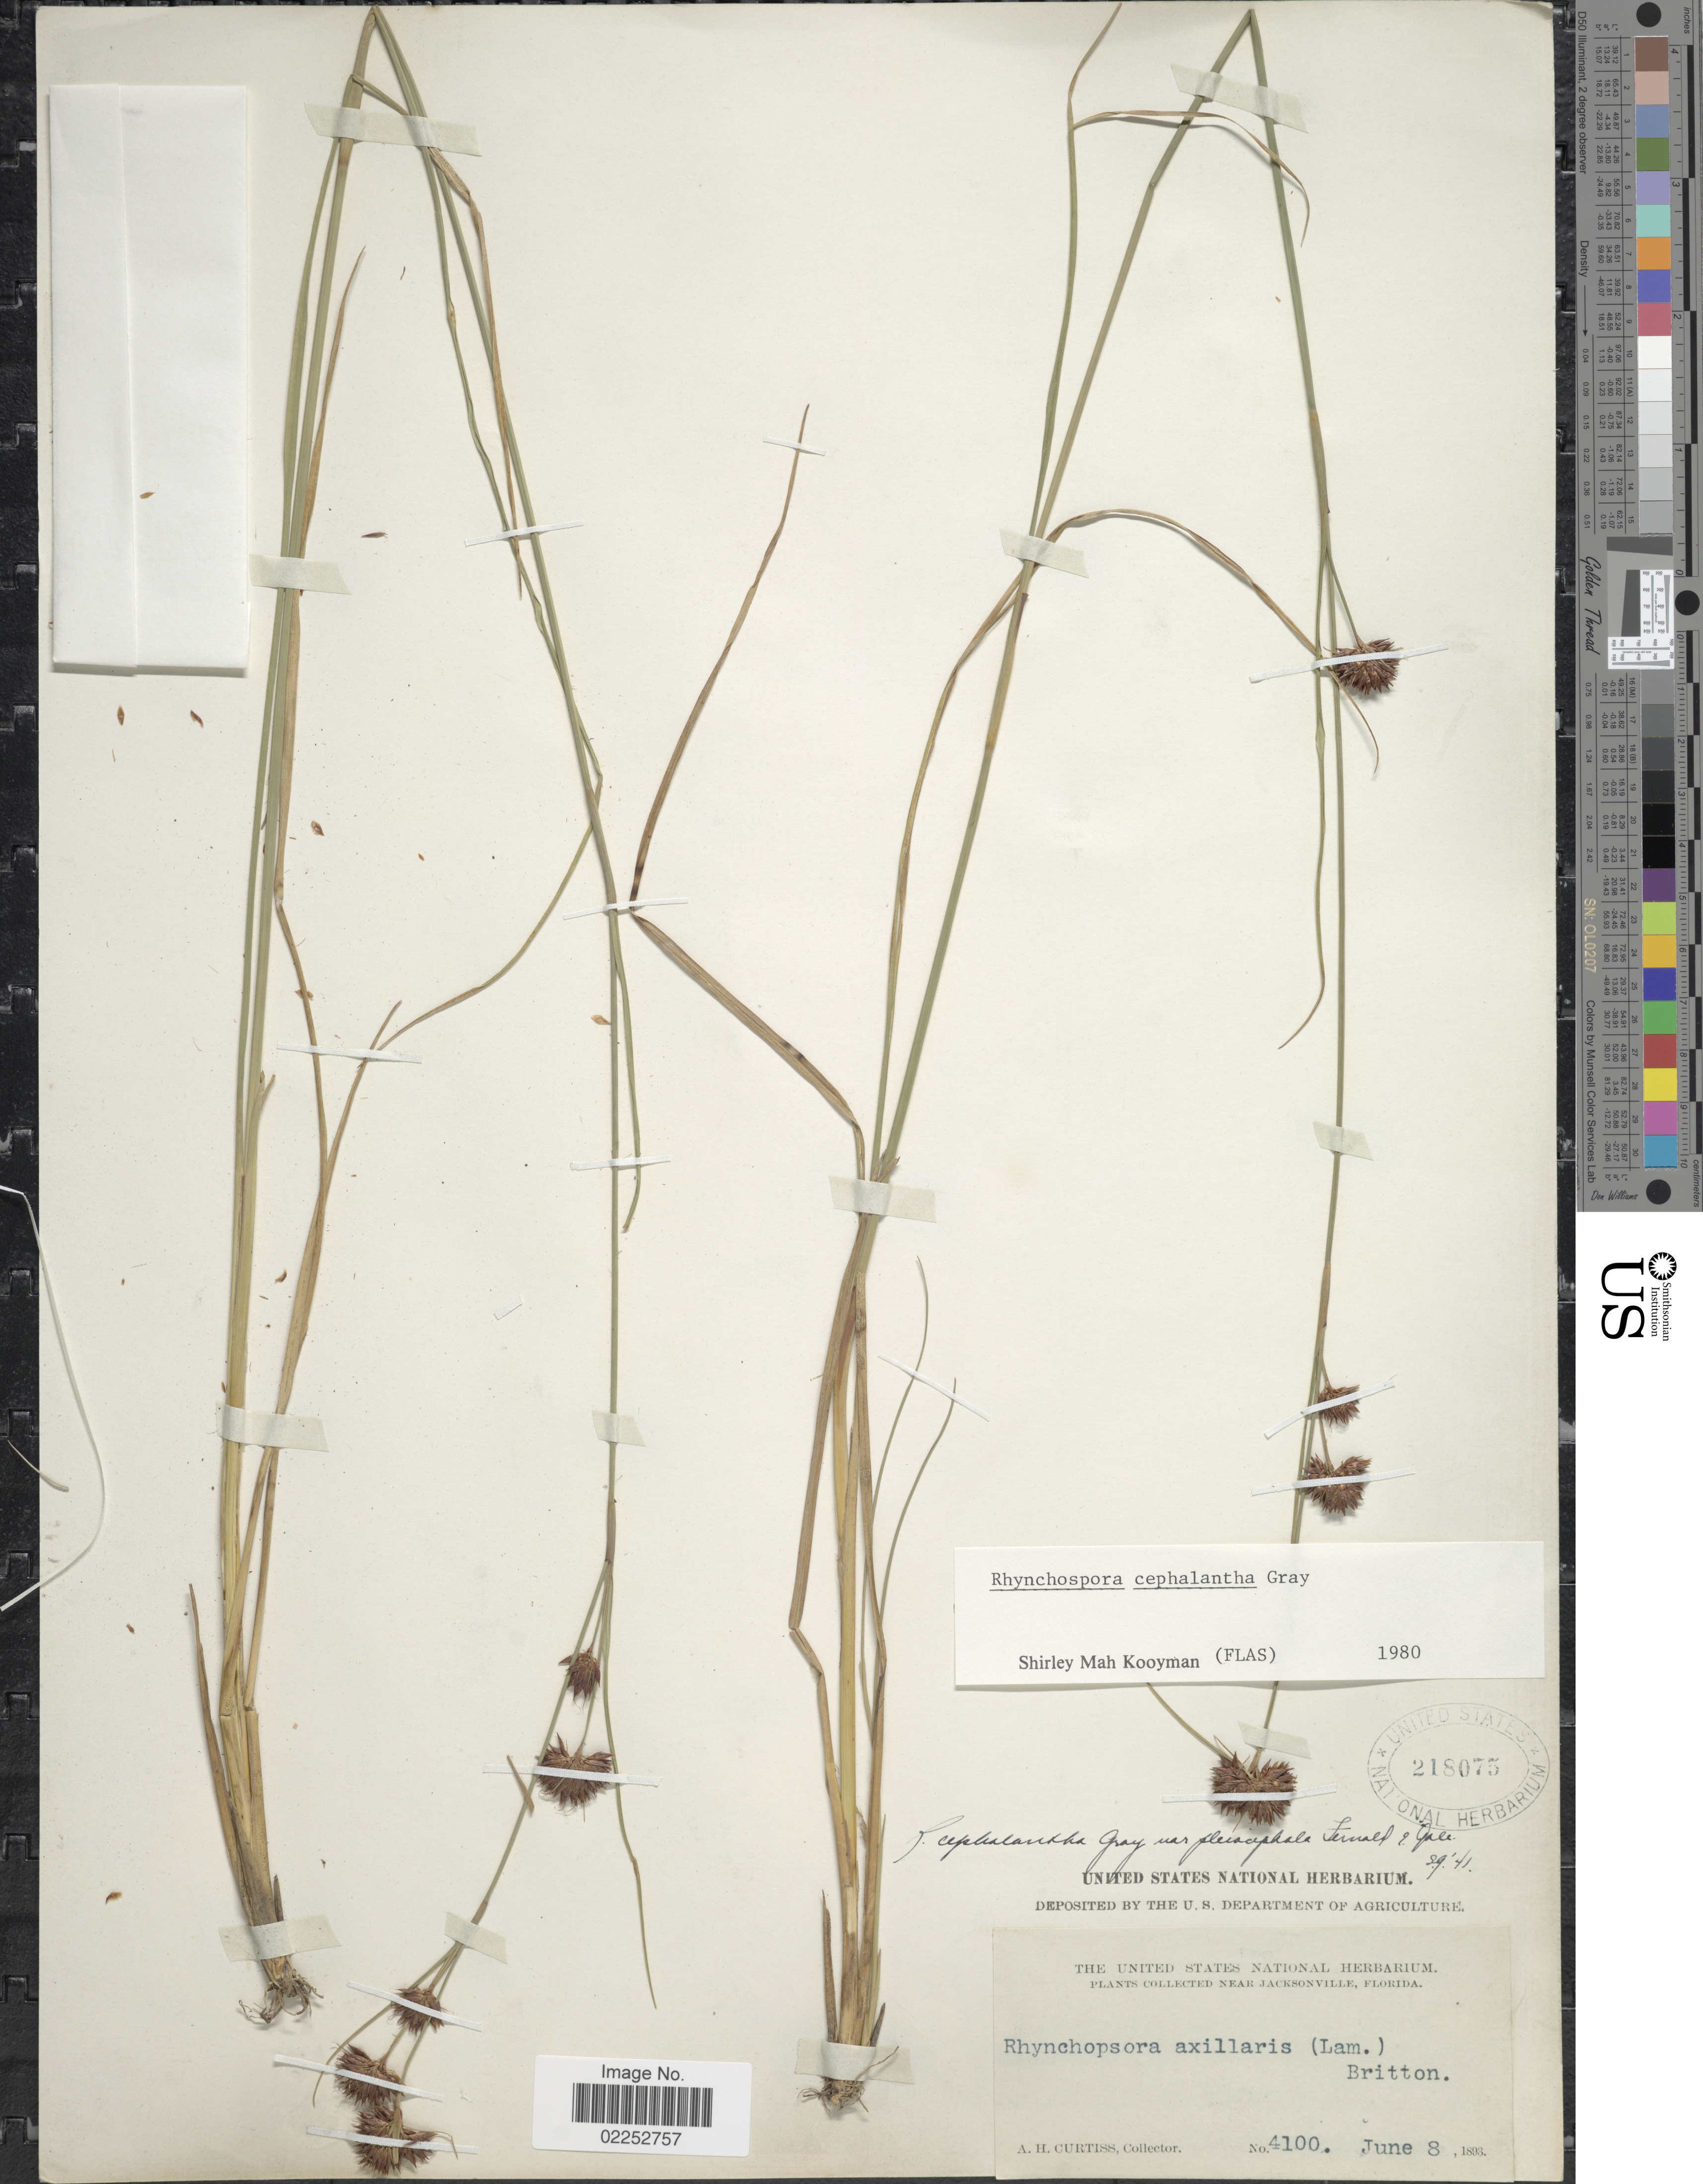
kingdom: Plantae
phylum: Tracheophyta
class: Liliopsida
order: Poales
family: Cyperaceae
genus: Rhynchospora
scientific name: Rhynchospora cephalantha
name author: A. Gray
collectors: A. H. Curtiss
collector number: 4100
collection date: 1893-06-08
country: United States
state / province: Florida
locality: Near Jacksonville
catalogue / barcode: US 218075